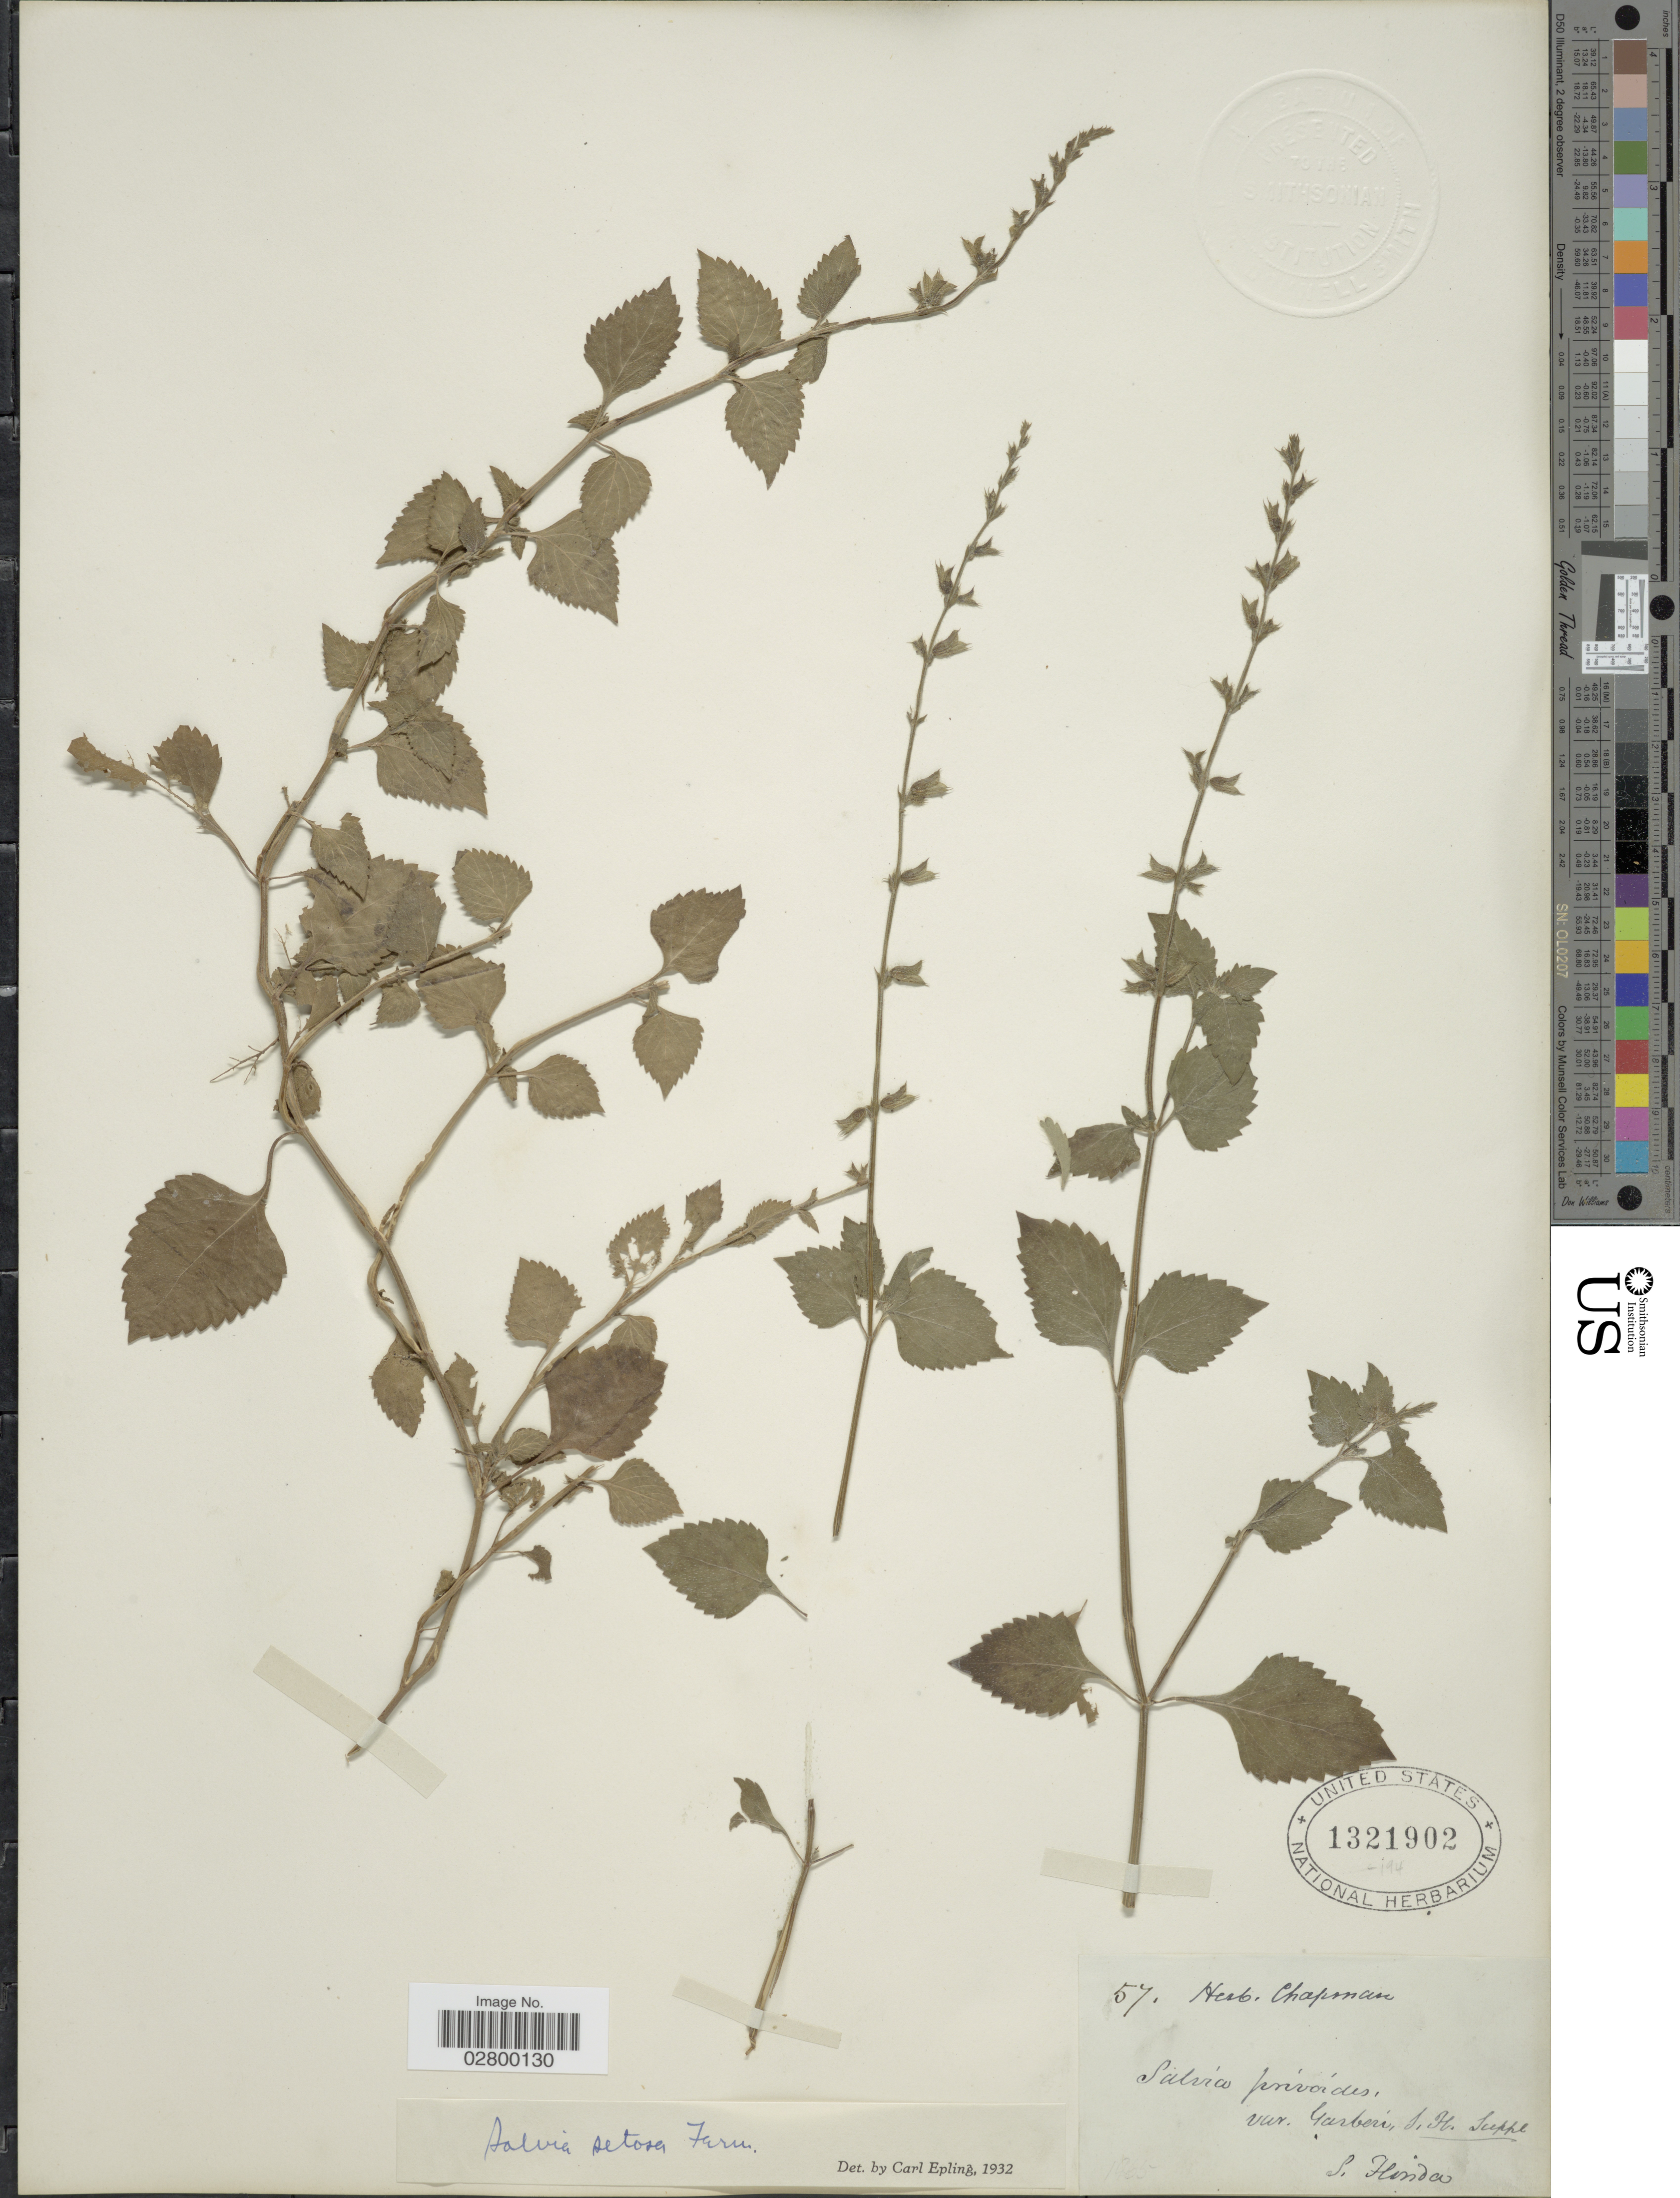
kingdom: Plantae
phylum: Tracheophyta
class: Magnoliopsida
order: Lamiales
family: Lamiaceae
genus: Salvia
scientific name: Salvia setosa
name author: Fernald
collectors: ex herb. Chapman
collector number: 57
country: United States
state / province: Florida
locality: S. Florida.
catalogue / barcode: US 1321902